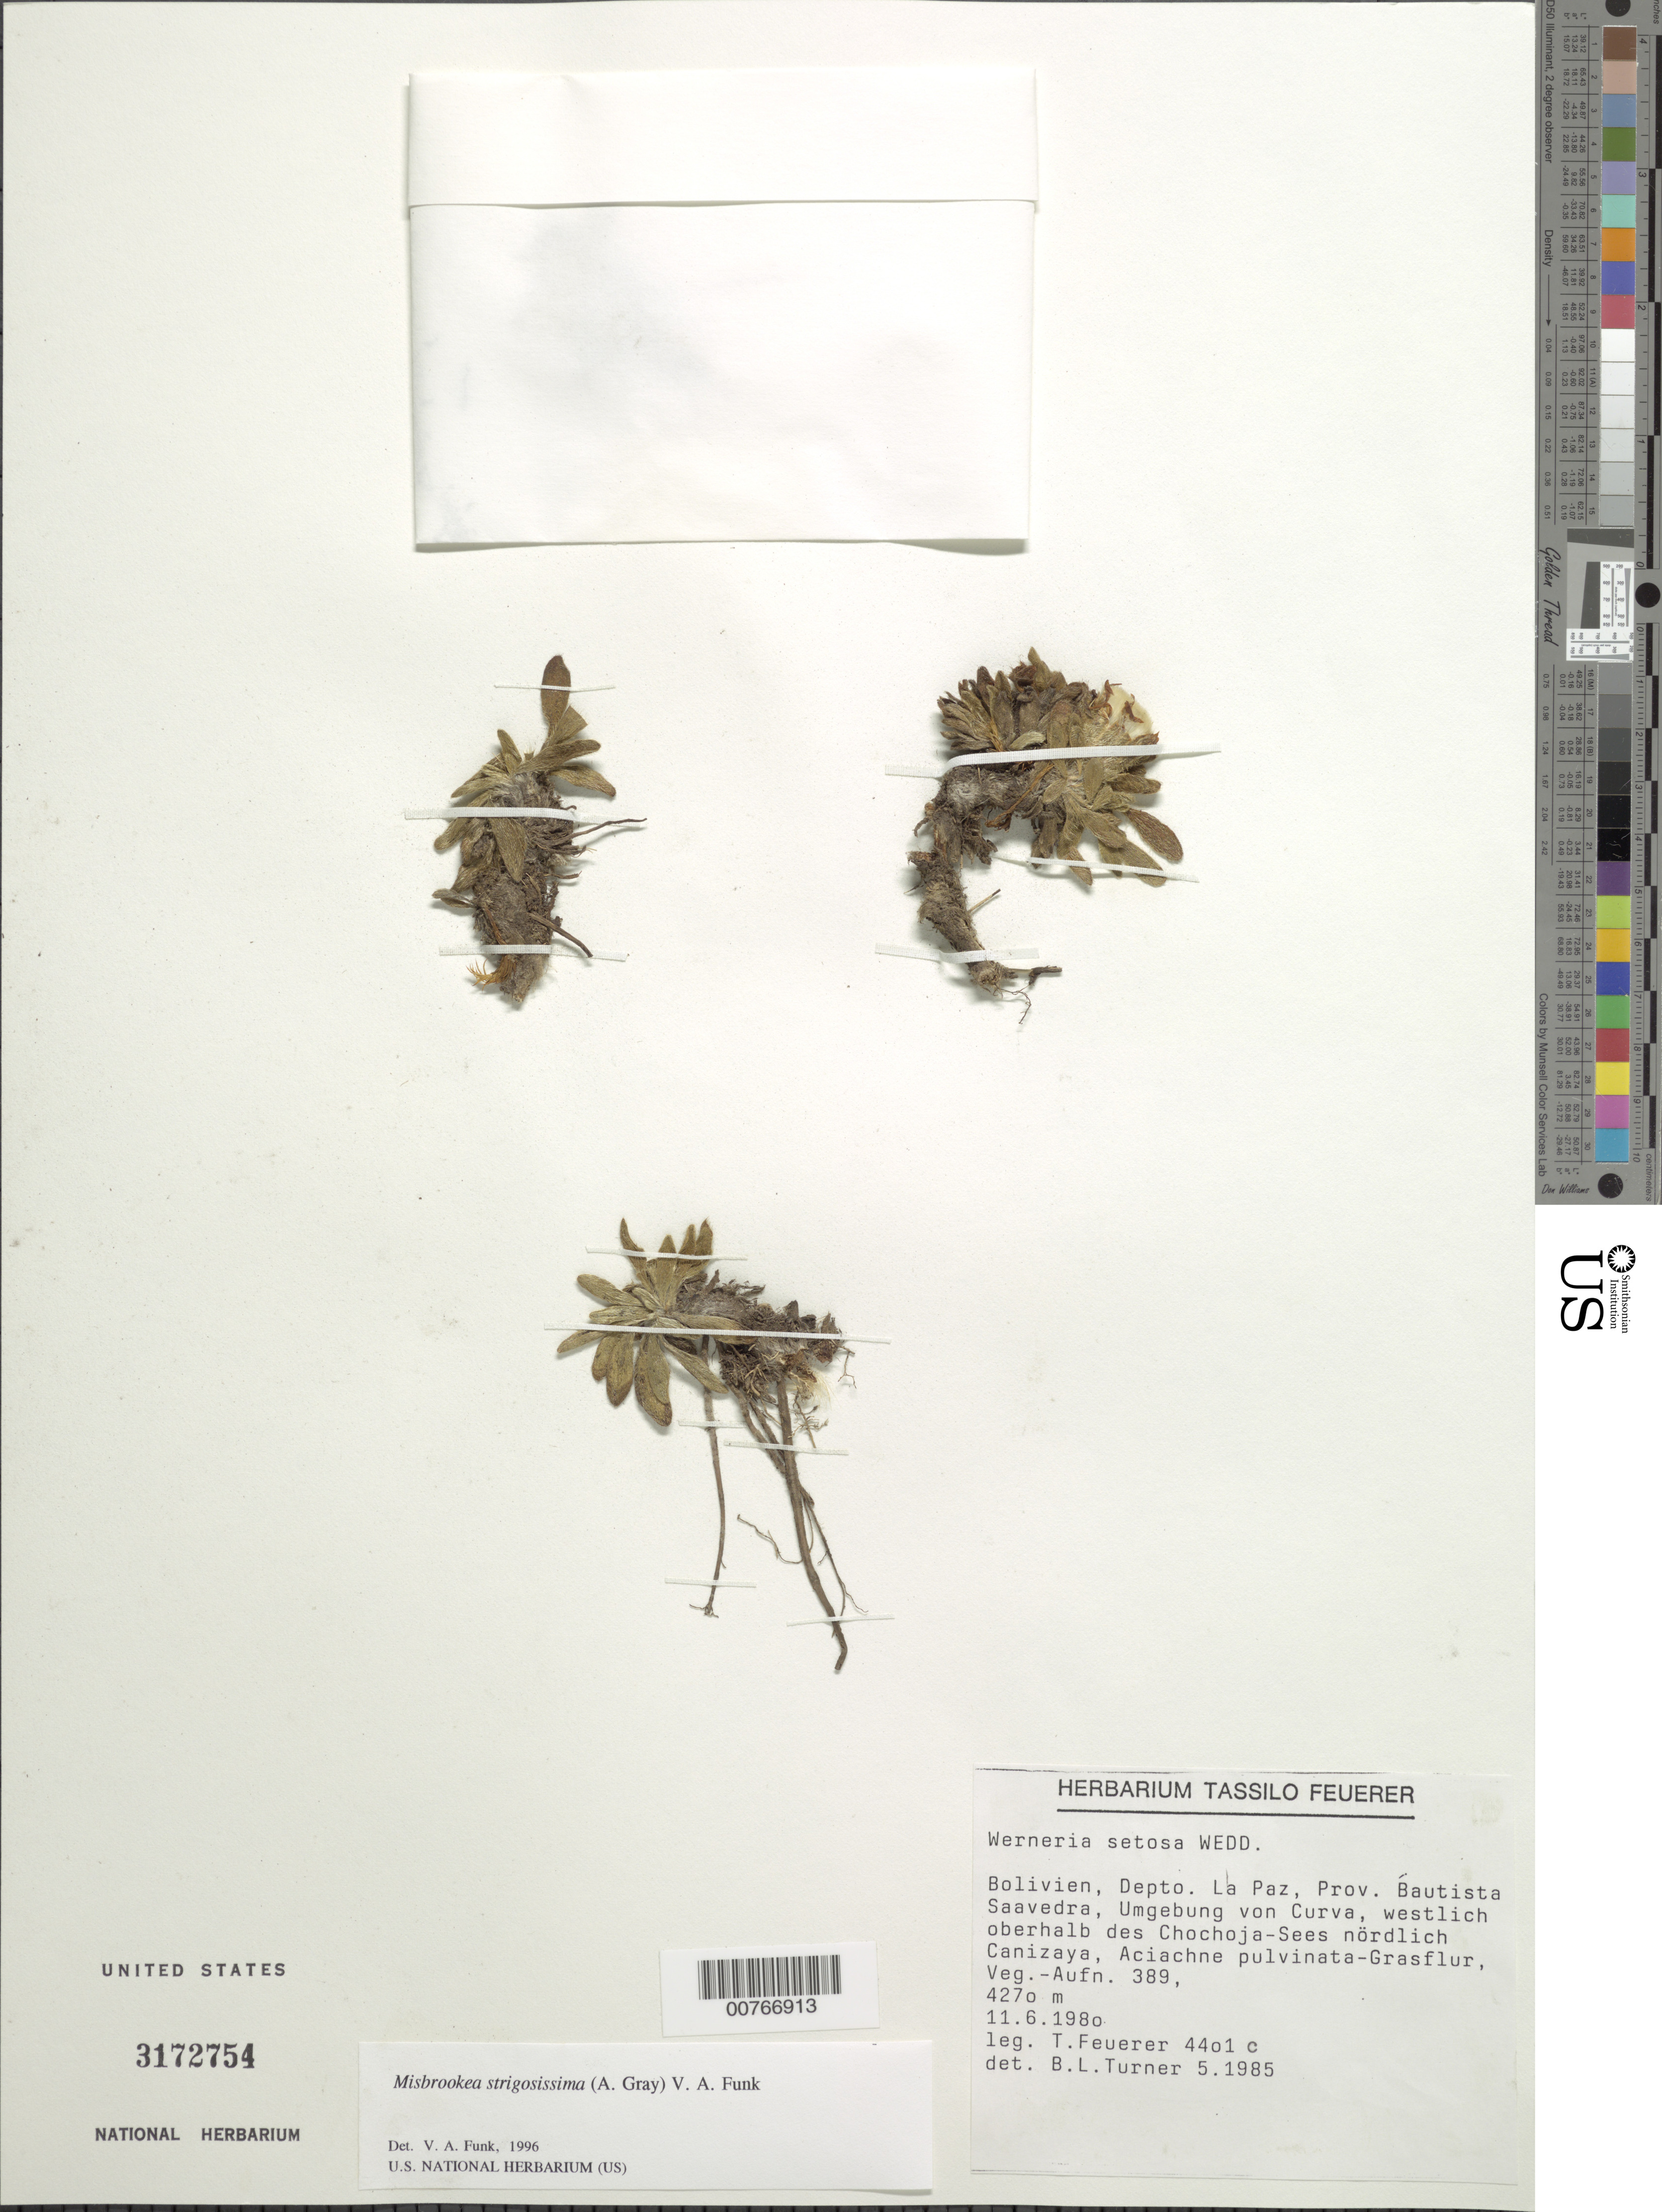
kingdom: Plantae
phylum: Tracheophyta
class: Magnoliopsida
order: Asterales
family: Asteraceae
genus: Misbrookea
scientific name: Misbrookea strigosissima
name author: (A. Gray) V.A. Funk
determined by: Funk, Vicki A., (BOT), Smithsonian Institution - National Museum of Natural History (UNITED STATES)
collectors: T. Feuerer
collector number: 4401c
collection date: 1980-06-11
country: Bolivia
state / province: La Paz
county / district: Bautista Saavedra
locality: Umgebung von Curva, westlich oberhalb des Chochoja-Sees nordlich Canizaya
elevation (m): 4270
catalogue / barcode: US 3172754